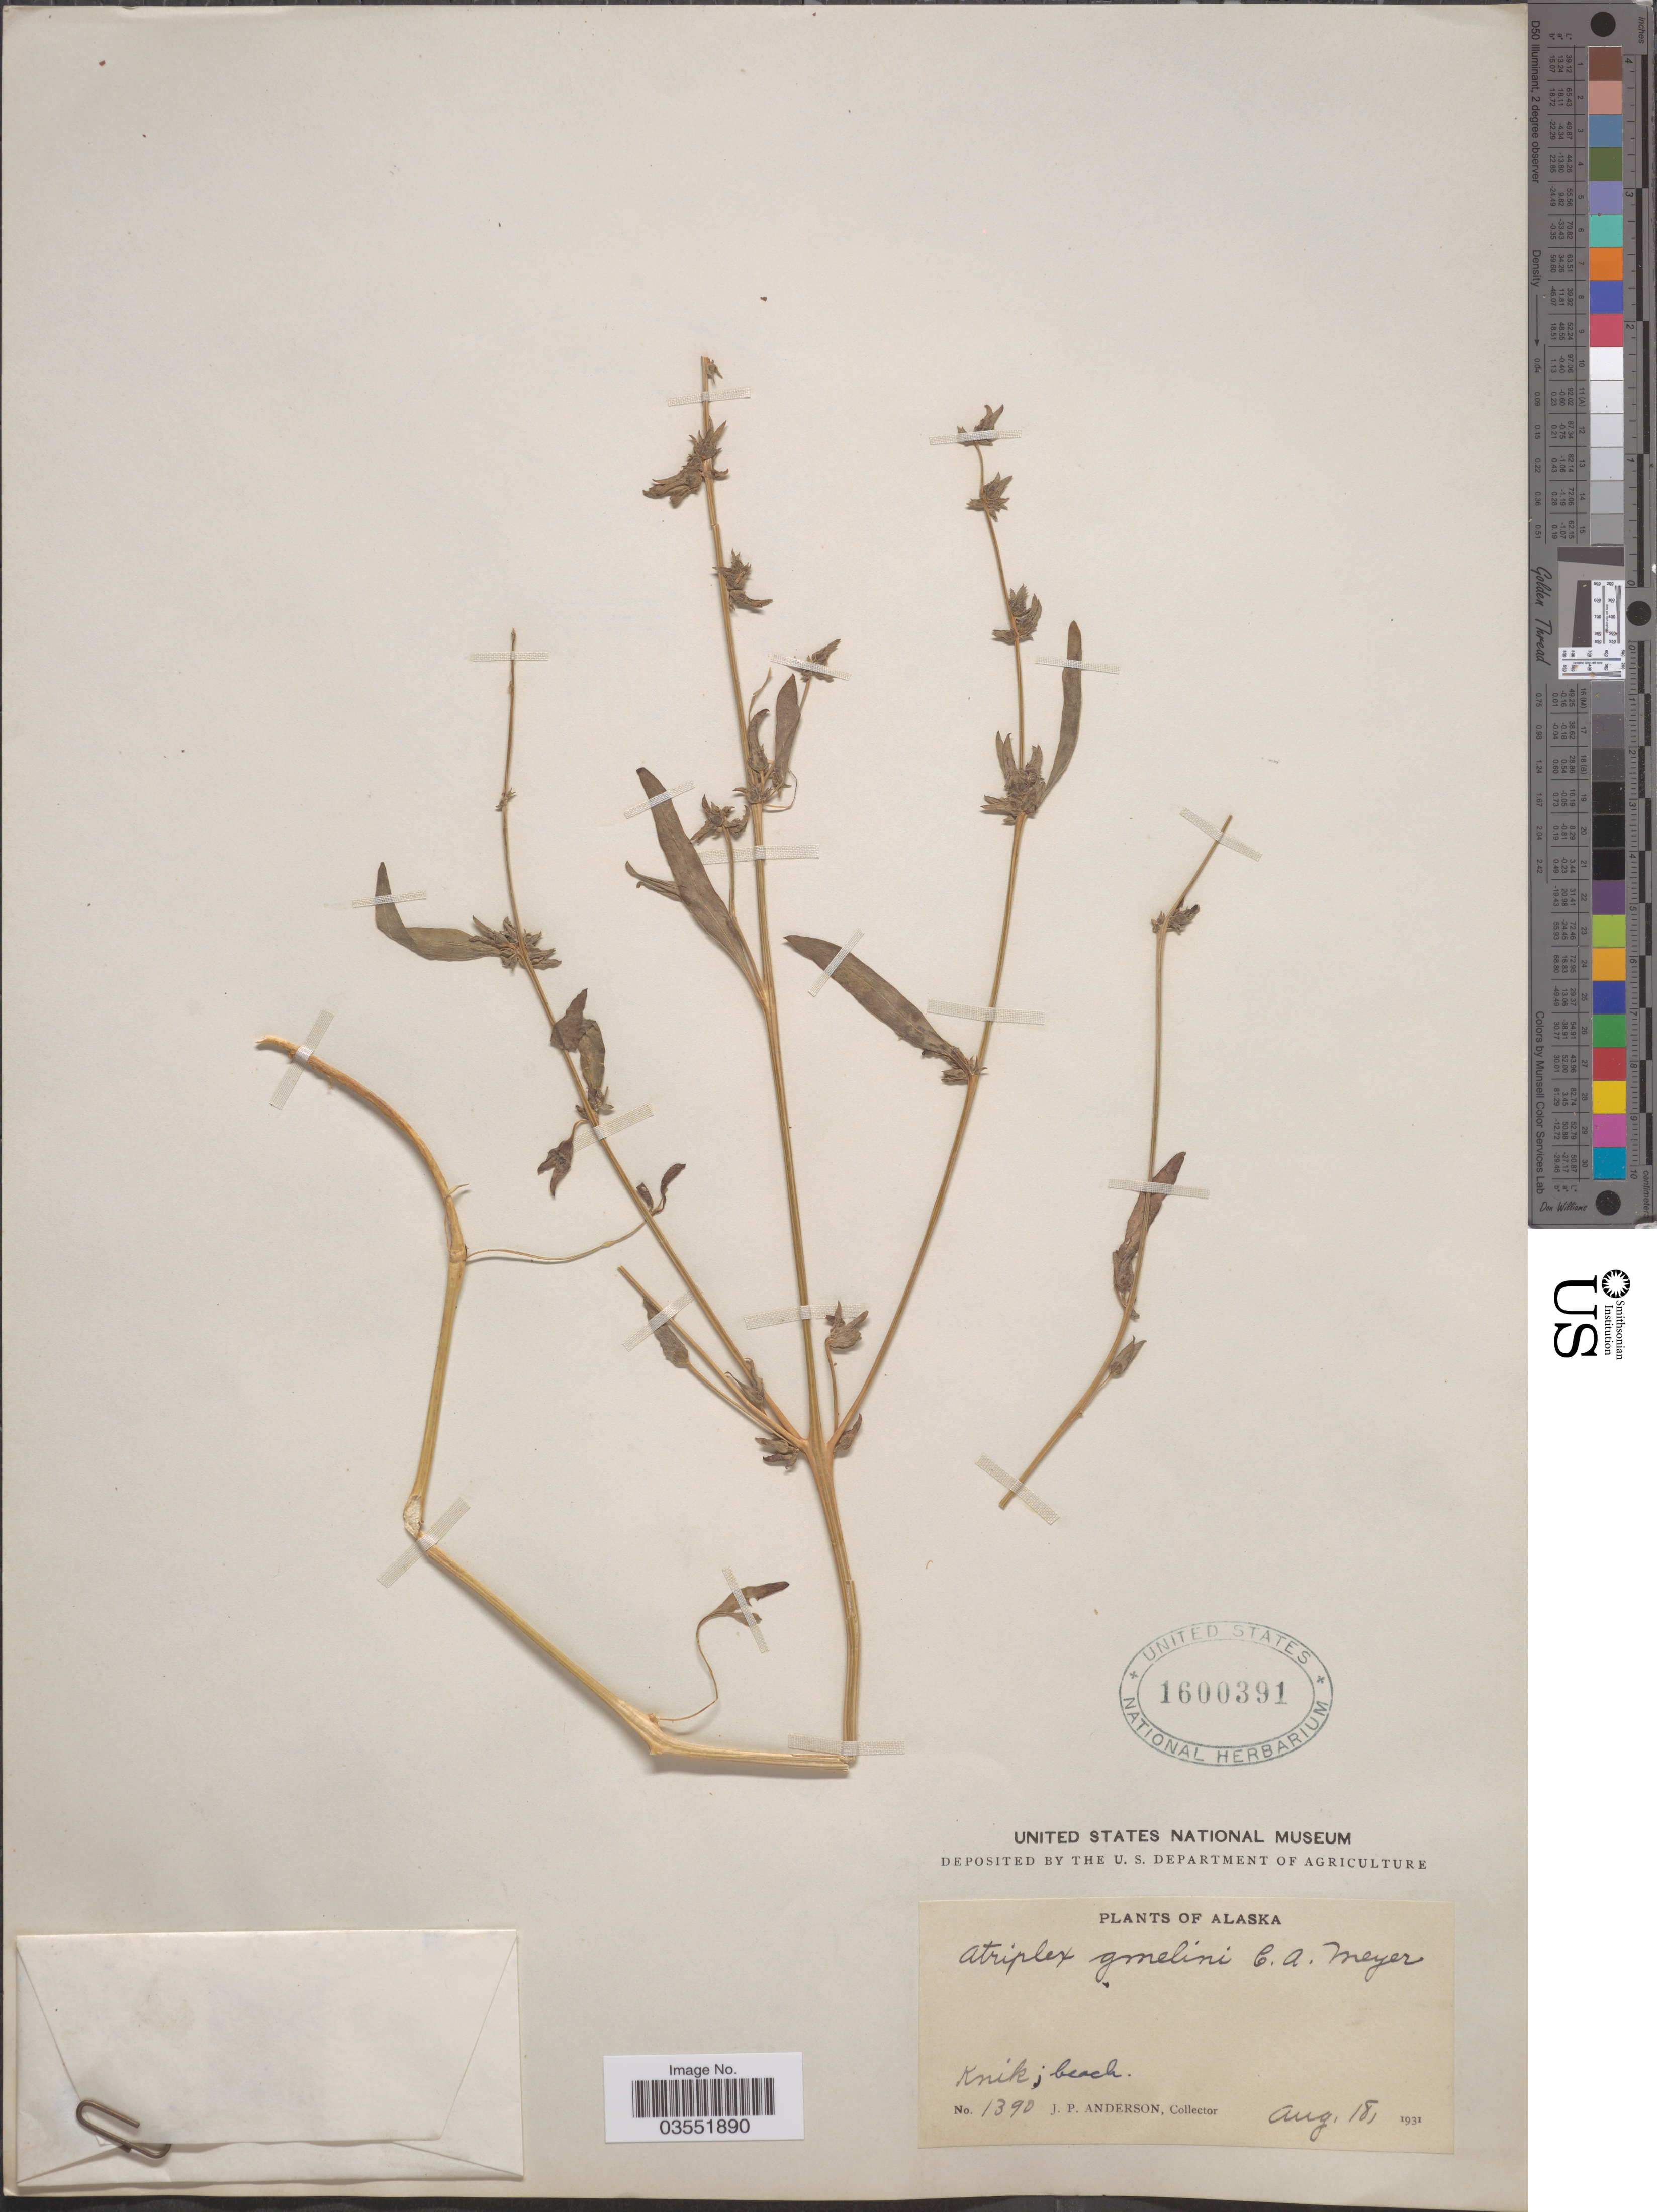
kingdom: Plantae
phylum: Tracheophyta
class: Magnoliopsida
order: Caryophyllales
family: Amaranthaceae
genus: Atriplex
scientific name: Atriplex gmelinii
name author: C.A. Mey. ex Bong.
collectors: J. P. Anderson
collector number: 1390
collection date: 1931-08-18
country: United States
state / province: Alaska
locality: Knik; beach.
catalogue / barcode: US 1600391